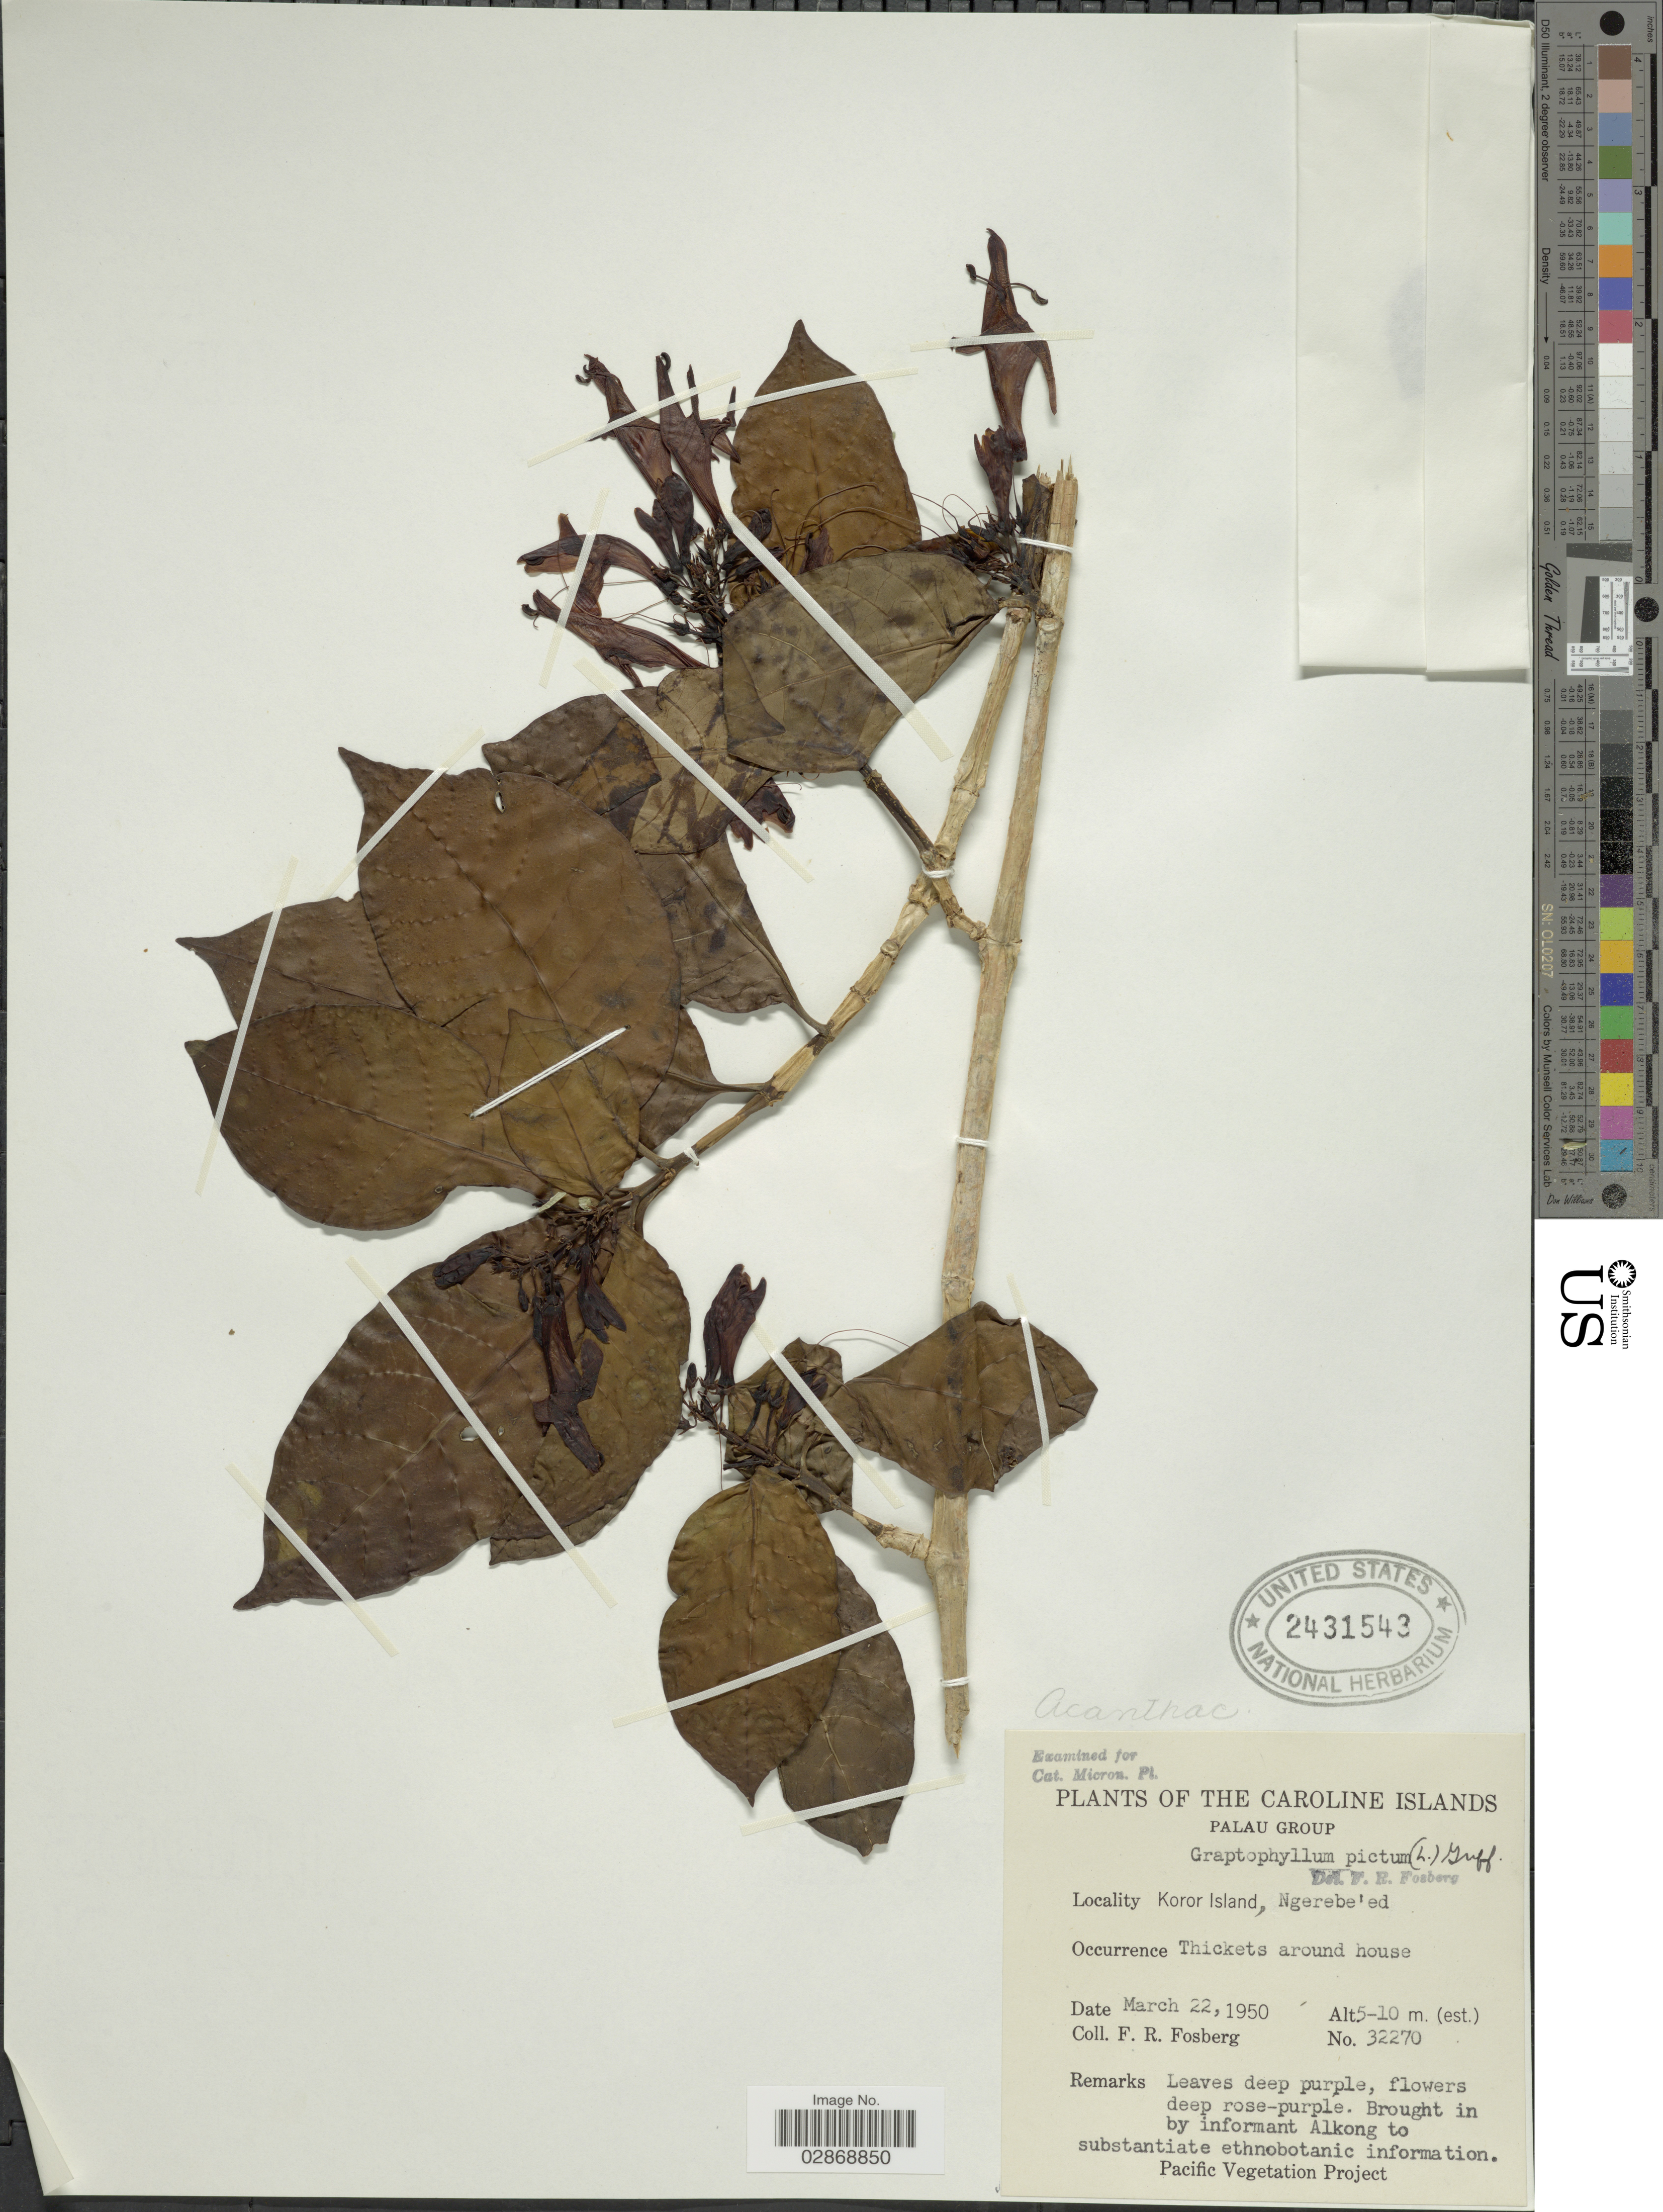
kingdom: Plantae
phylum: Tracheophyta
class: Magnoliopsida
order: Lamiales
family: Acanthaceae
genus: Graptophyllum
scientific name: Graptophyllum pictum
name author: (L.) Griff.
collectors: F. R. Fosberg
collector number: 32270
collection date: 1950-03-22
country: Palau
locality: Caroline Islands. Palau Group. Koror Island, Ngerebe'ed.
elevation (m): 5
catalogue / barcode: US 2431543